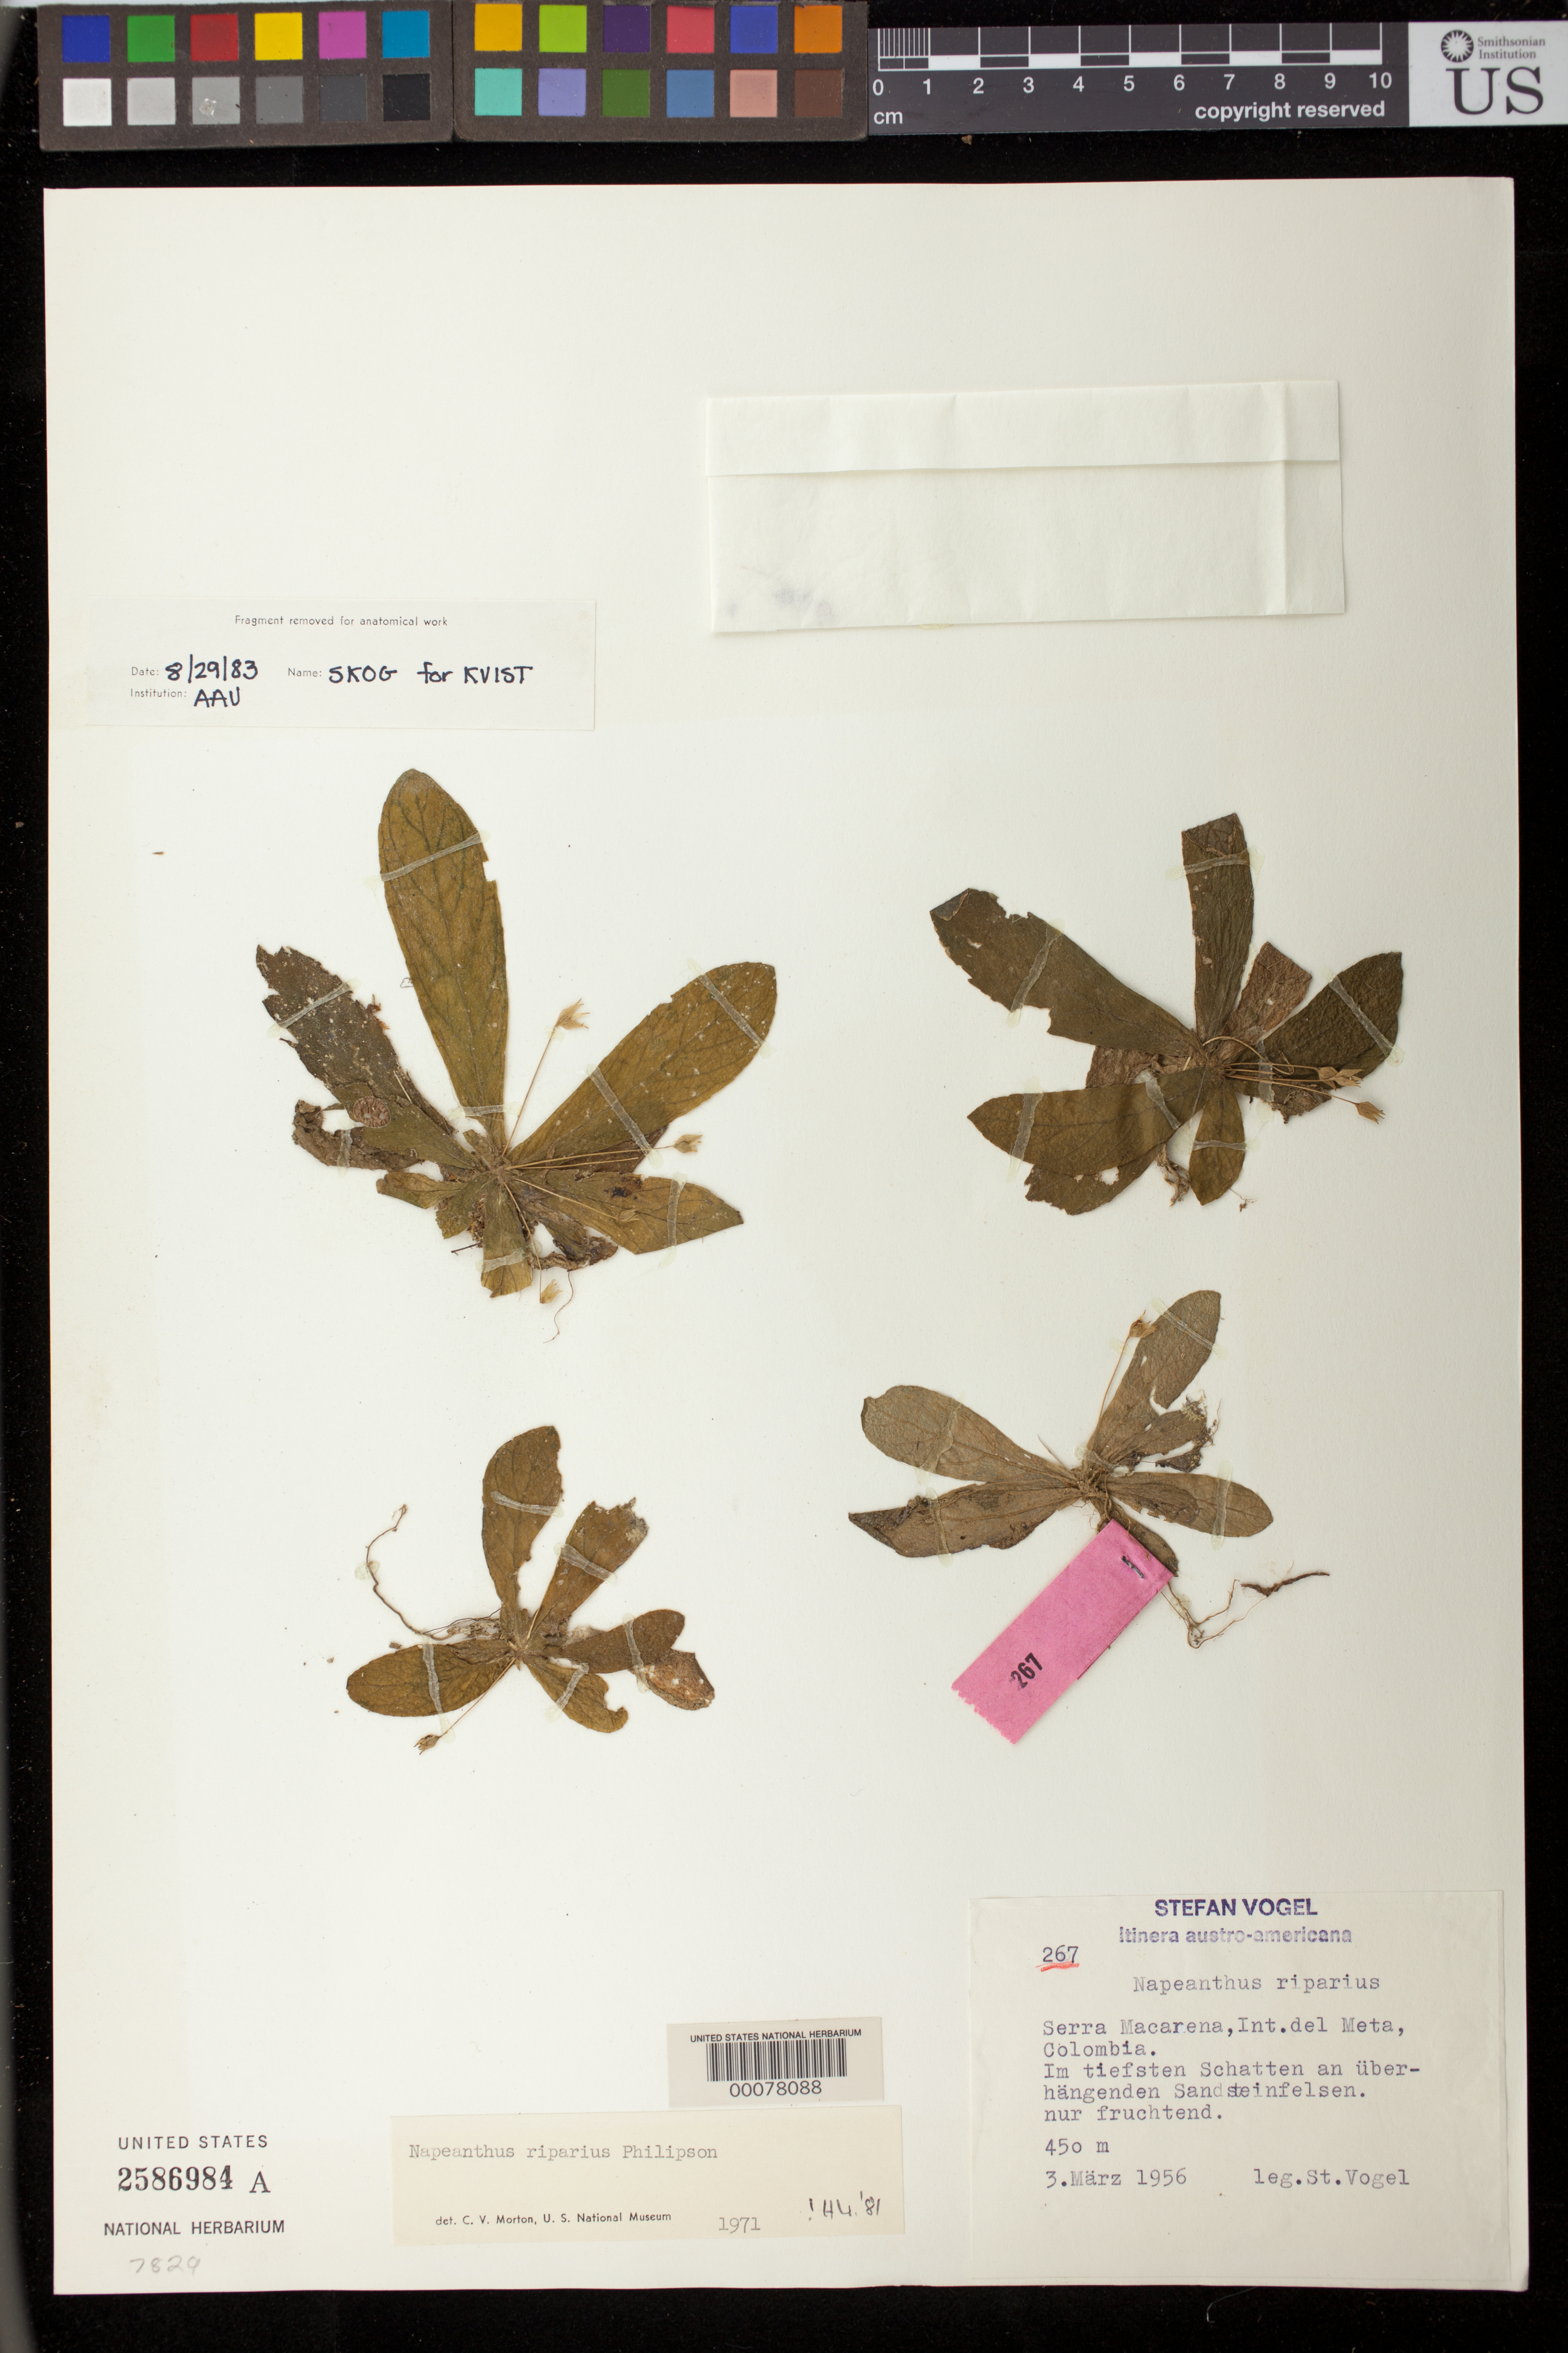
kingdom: Plantae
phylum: Tracheophyta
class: Magnoliopsida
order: Lamiales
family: Gesneriaceae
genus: Napeanthus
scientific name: Napeanthus riparius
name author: Philipson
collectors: S. Vogel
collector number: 267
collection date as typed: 03 Mar 1956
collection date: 1956-03-03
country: Colombia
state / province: Meta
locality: Serra Macarena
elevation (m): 450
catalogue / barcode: US 2586984A